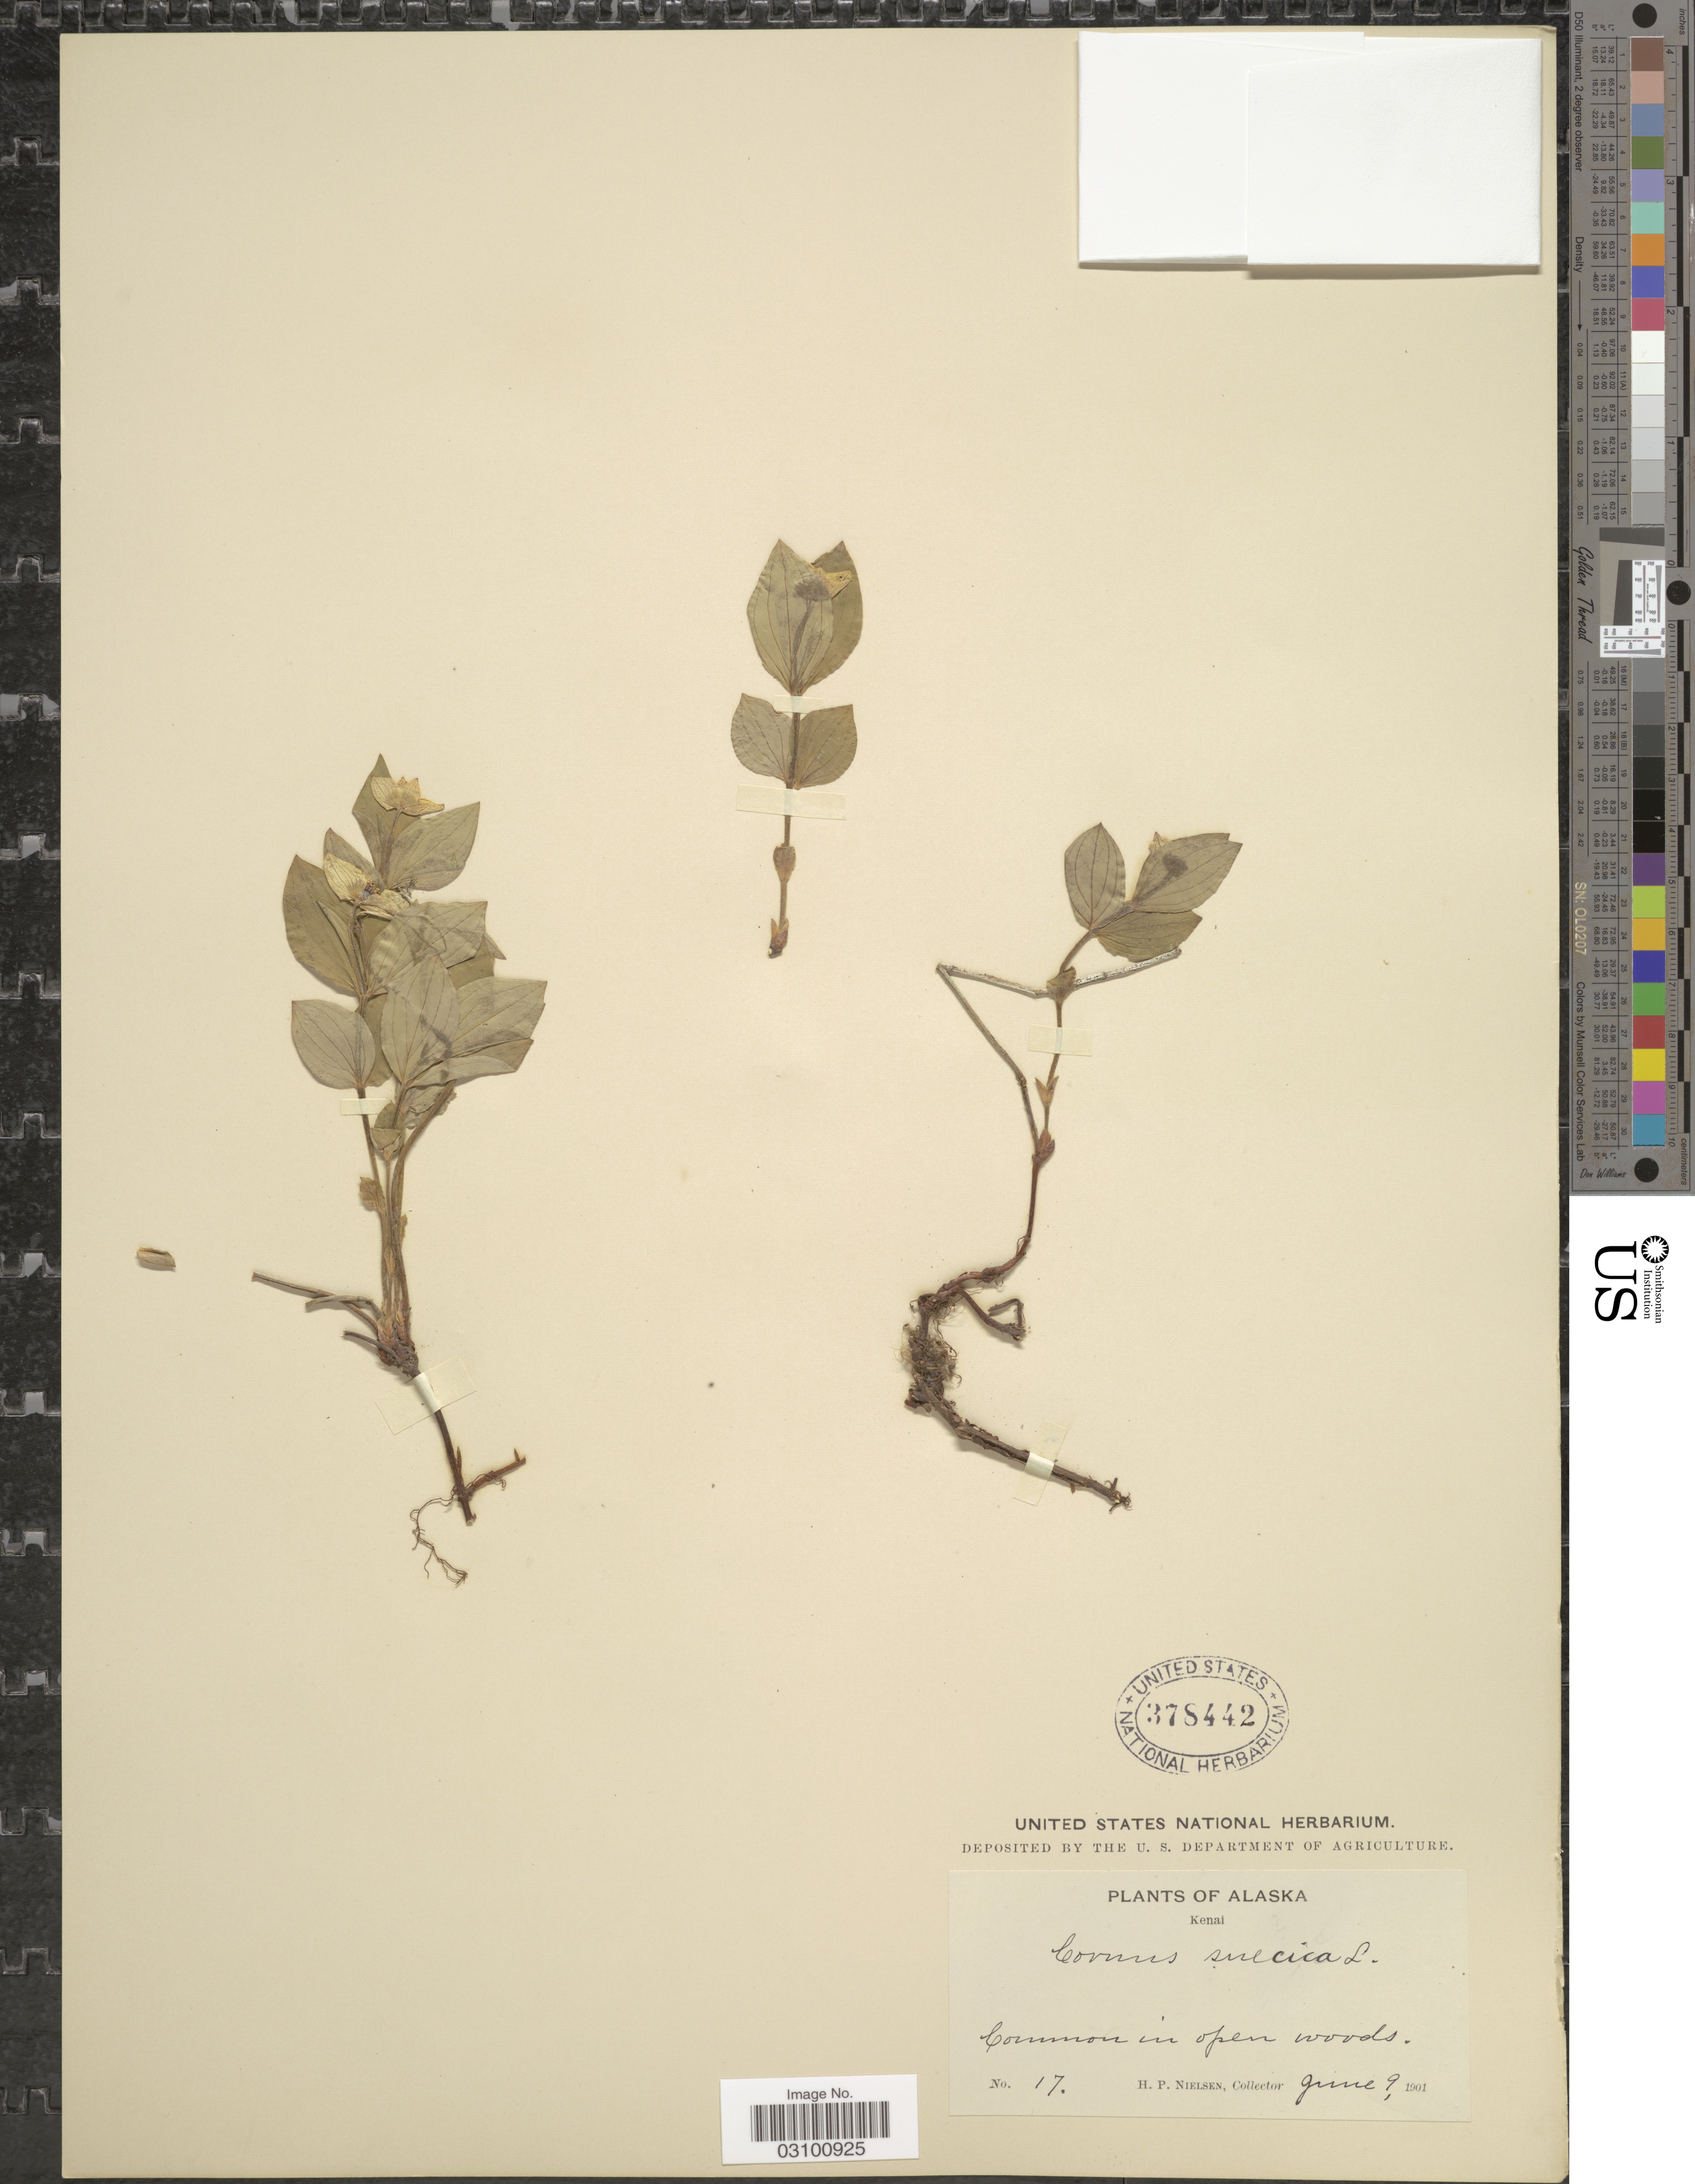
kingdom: Plantae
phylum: Tracheophyta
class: Magnoliopsida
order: Cornales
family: Cornaceae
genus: Cornus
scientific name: Cornus suecica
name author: L.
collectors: H. P. Nielsen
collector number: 17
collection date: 1901-06-09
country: United States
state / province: Alaska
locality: Kenai. Common in open woods.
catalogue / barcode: US 378442